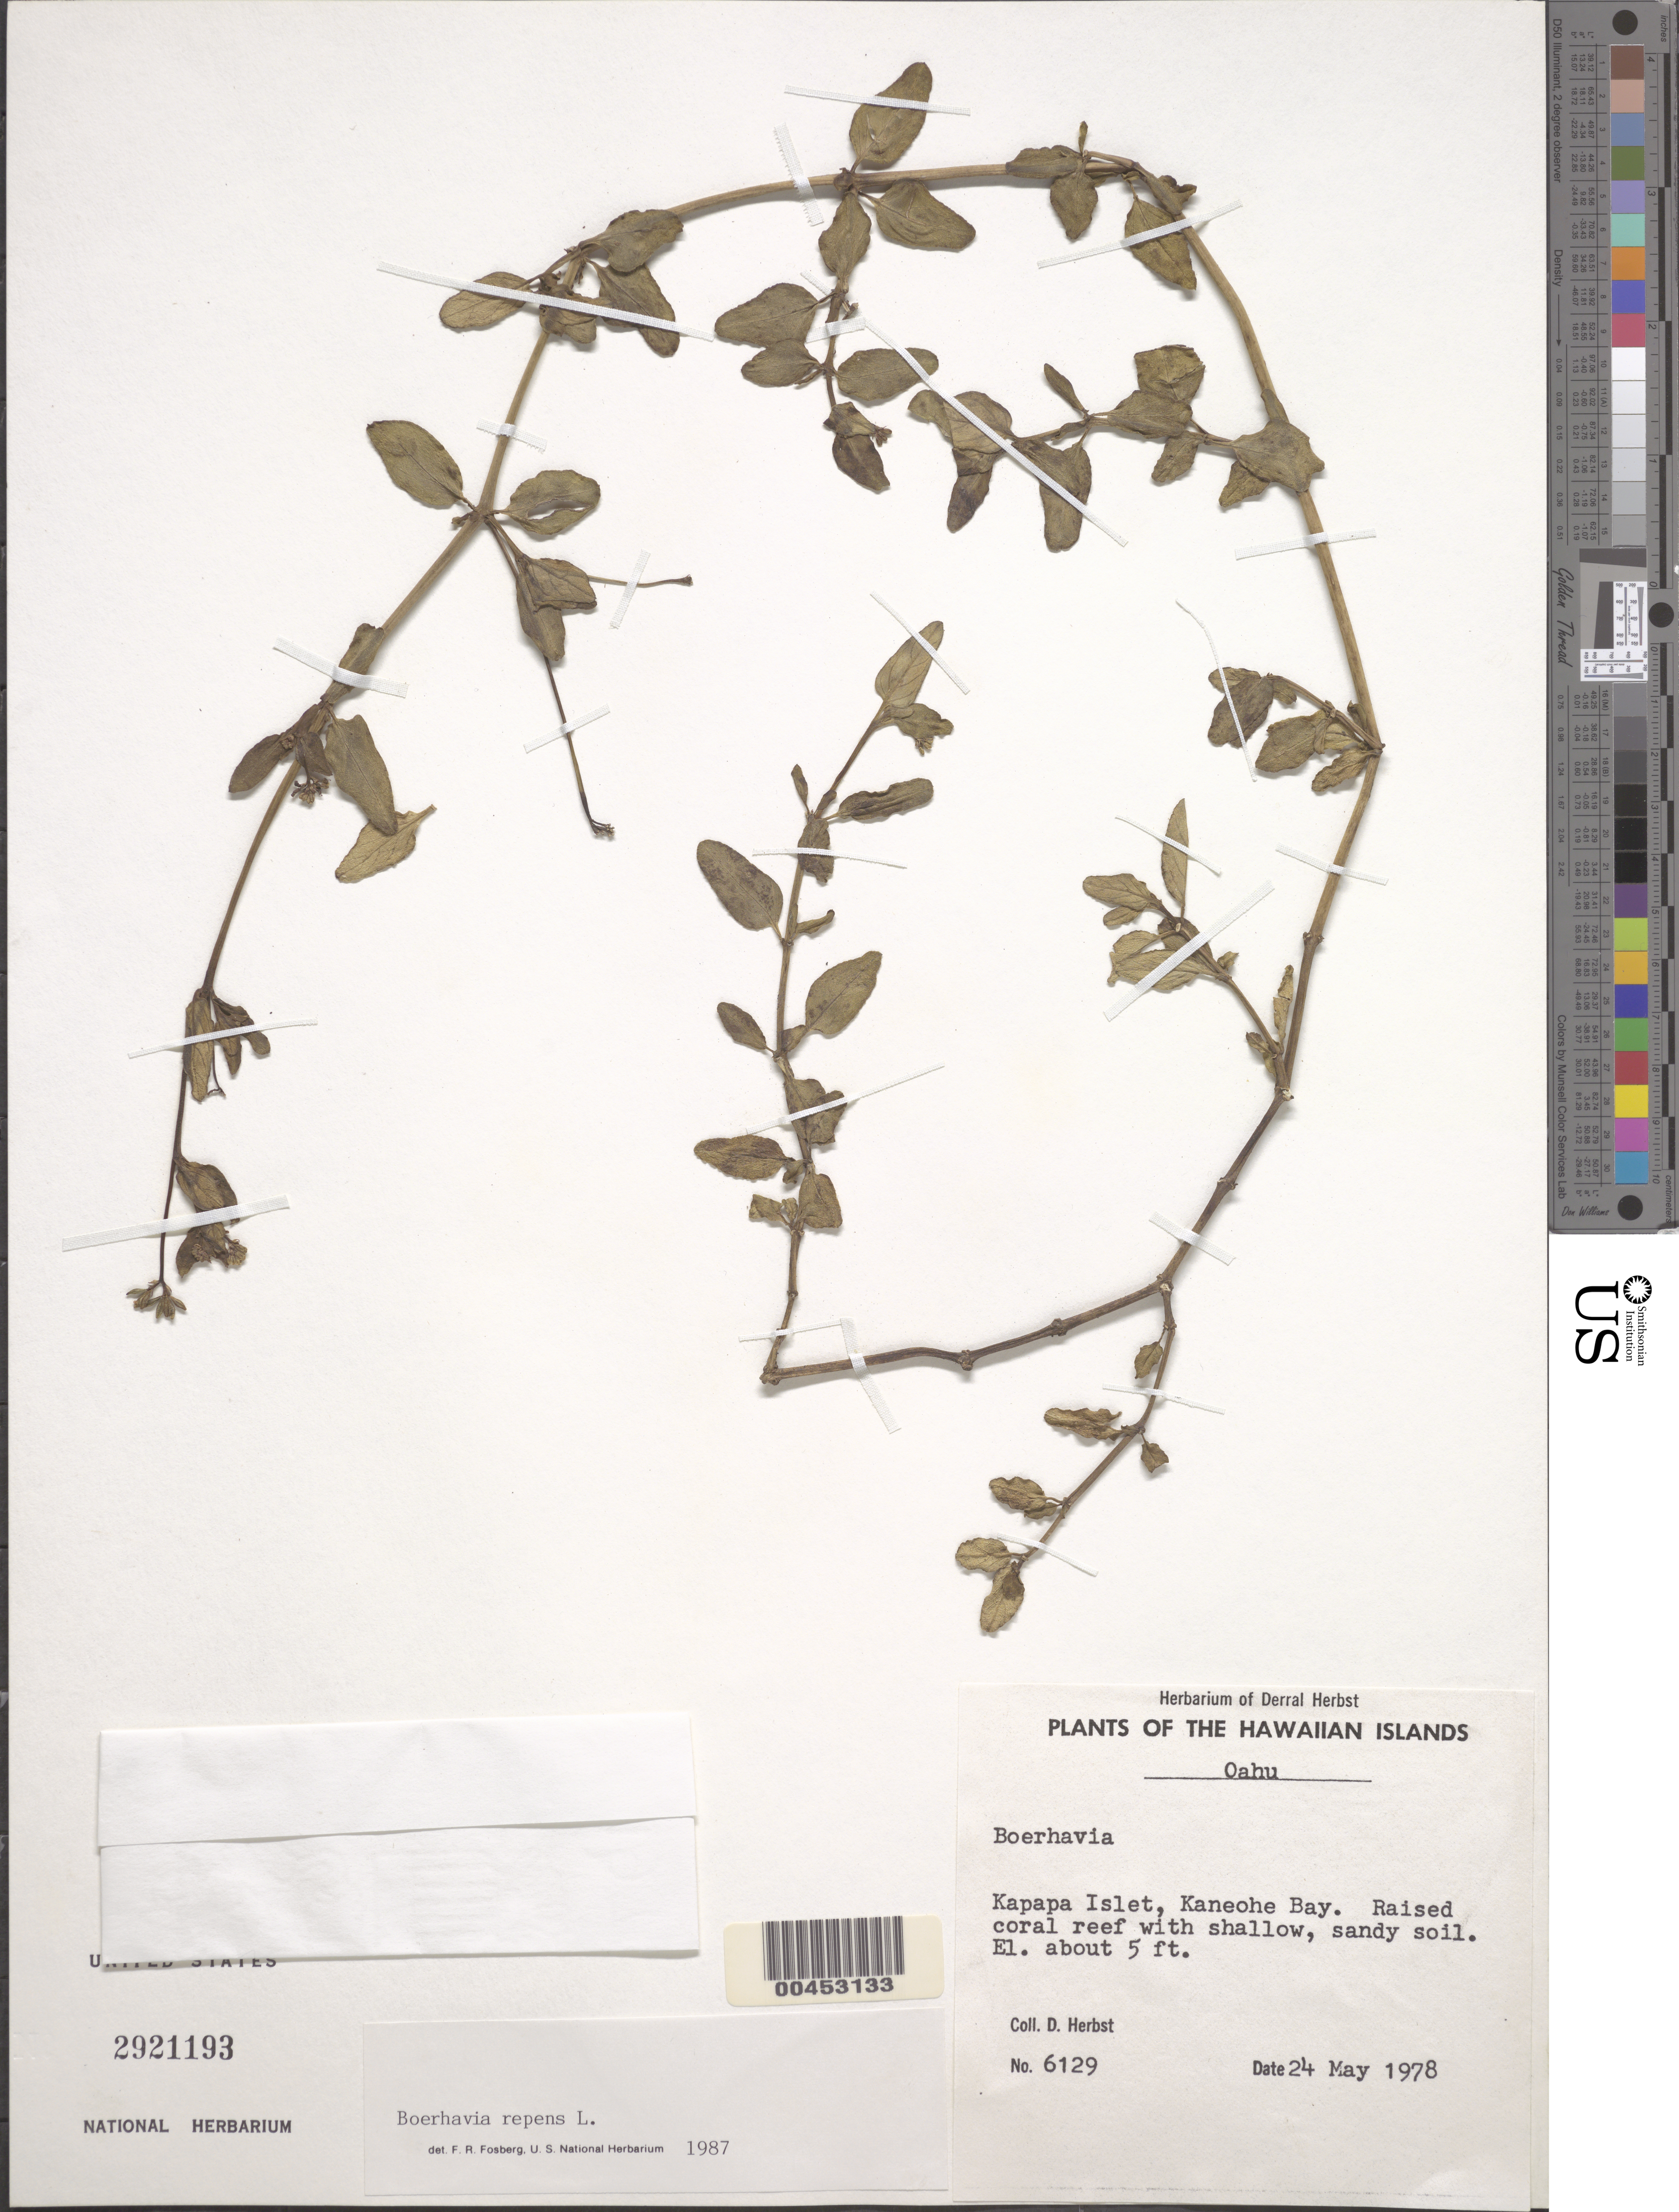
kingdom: Plantae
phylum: Tracheophyta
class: Magnoliopsida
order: Caryophyllales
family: Nyctaginaceae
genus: Boerhavia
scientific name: Boerhavia repens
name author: L.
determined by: Fosberg, F. R.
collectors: D. R. Herbst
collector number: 6129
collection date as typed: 24 May 1978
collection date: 1978-05-24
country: United States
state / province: Hawaii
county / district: Honolulu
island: Kapapa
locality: Kaneohe Bay, Kapapa Island State Bird Refuge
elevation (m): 2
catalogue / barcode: US 2921193